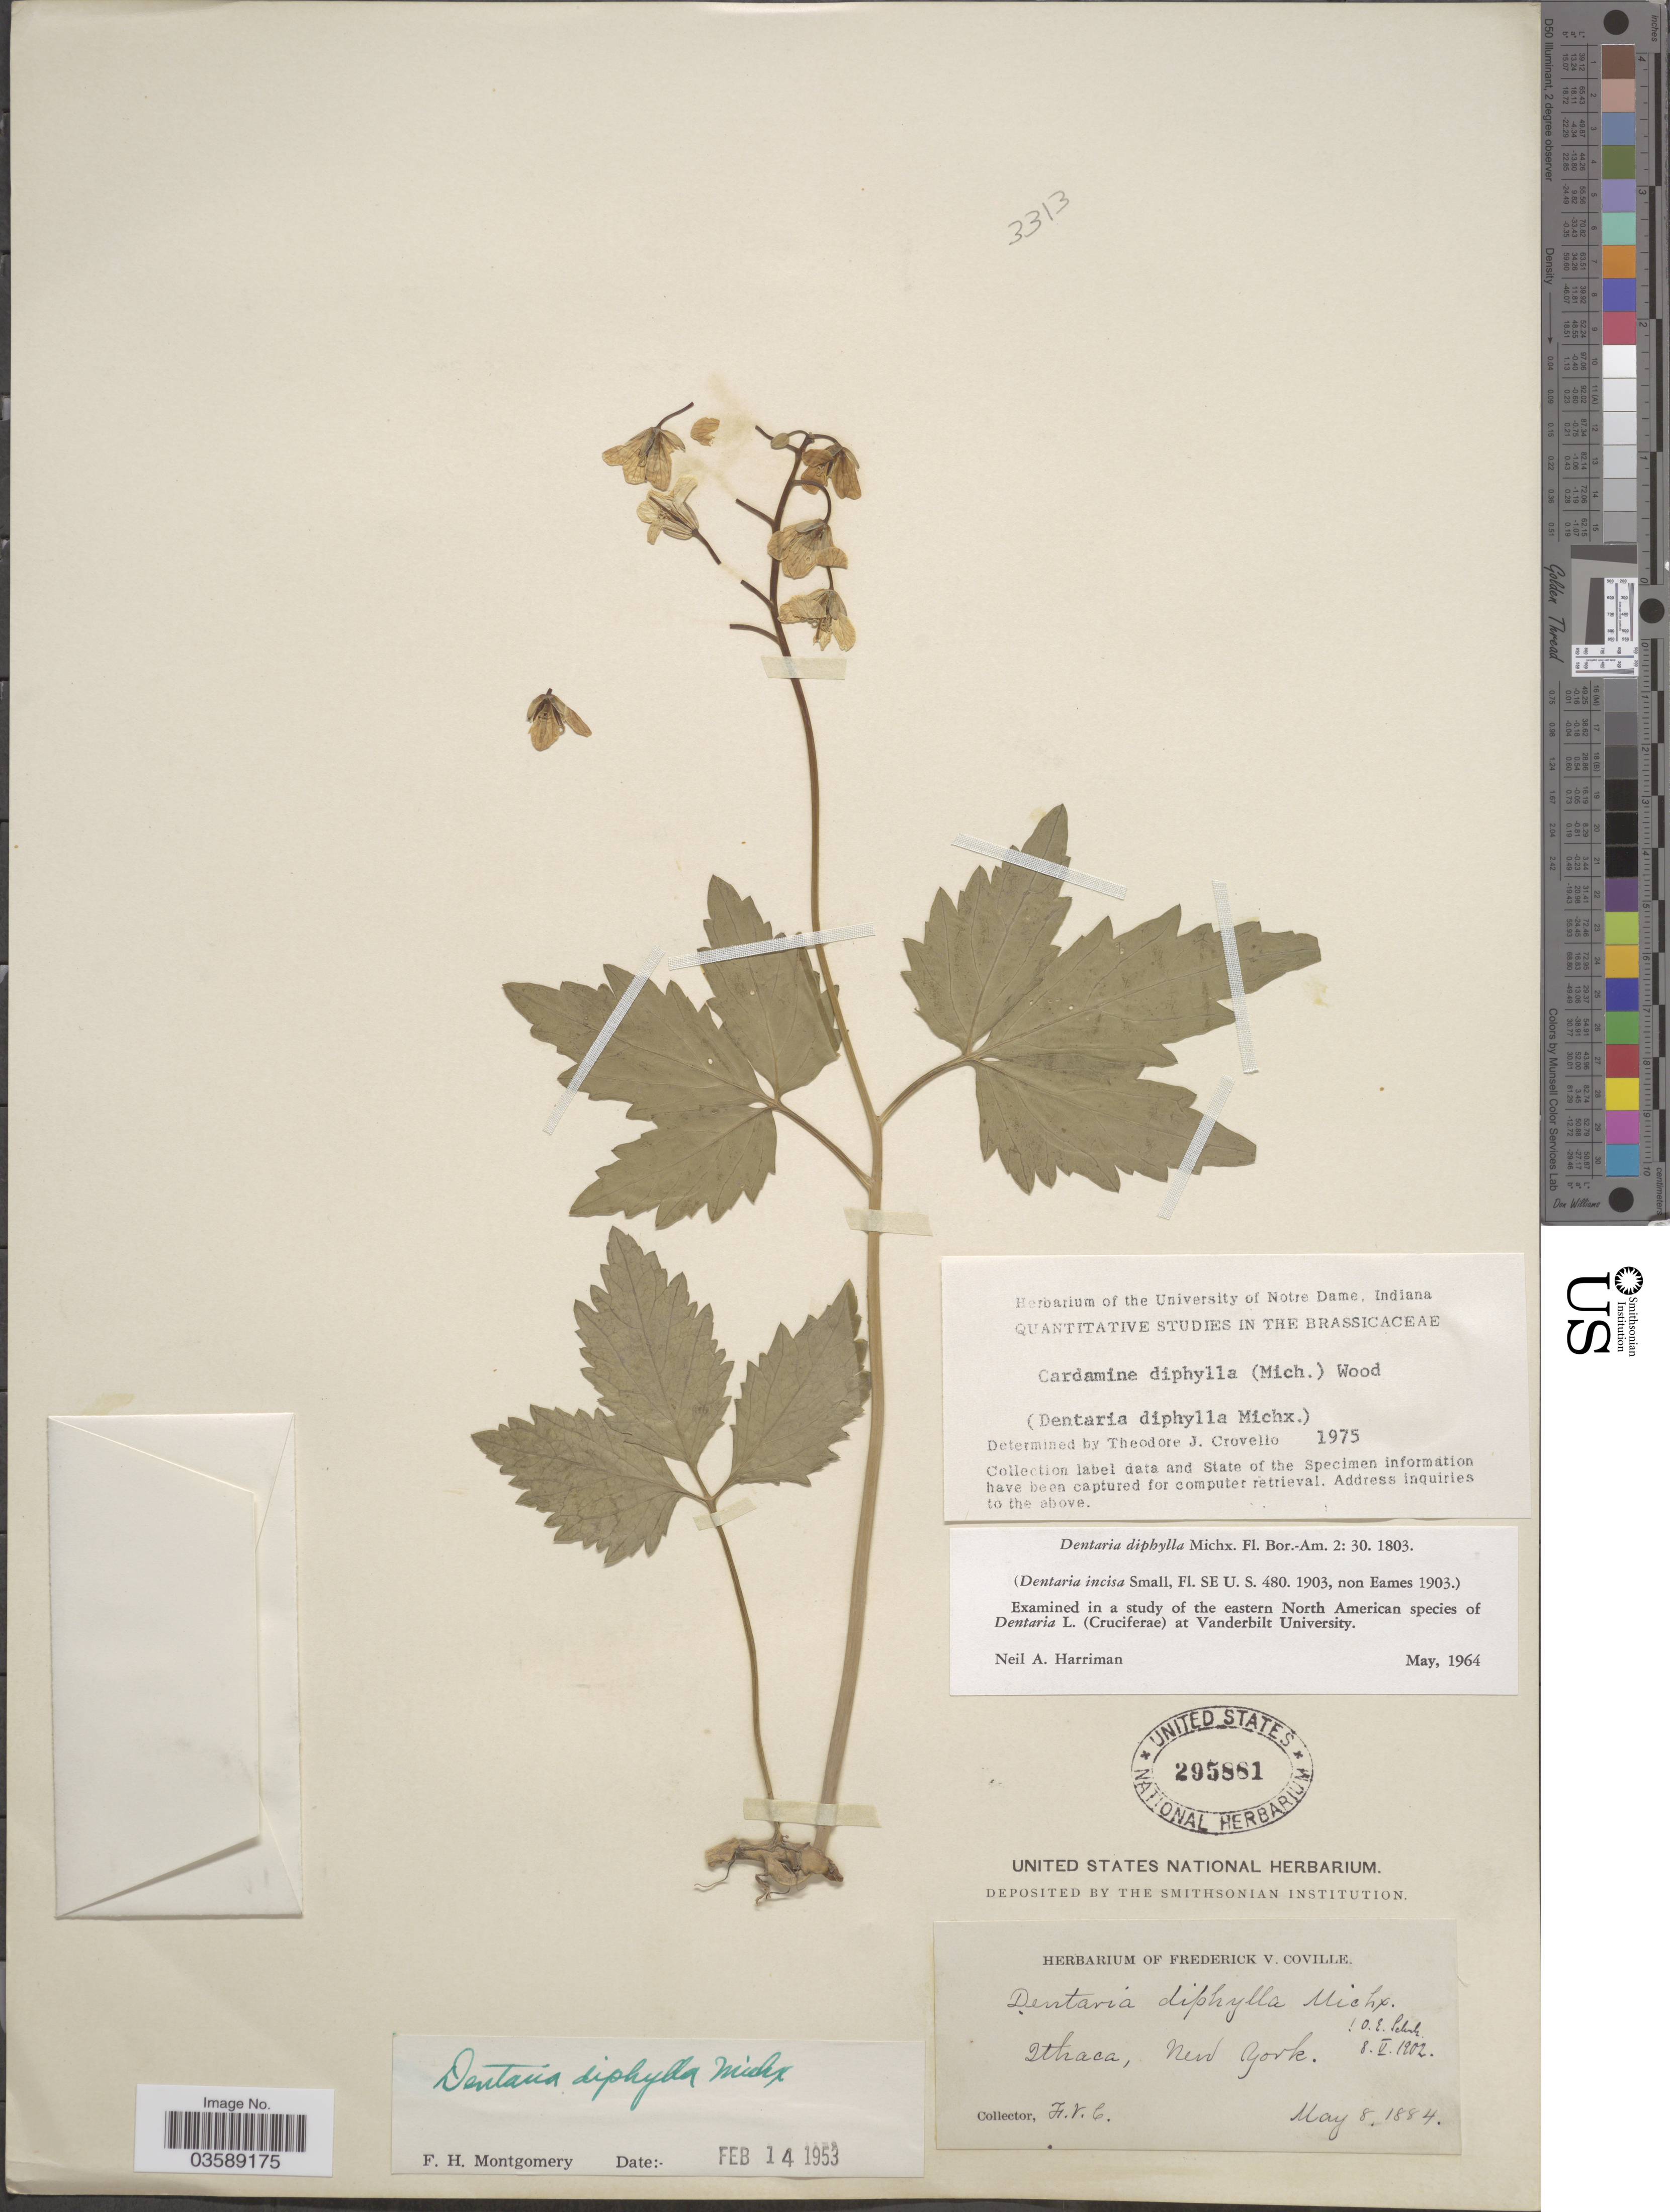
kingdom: Plantae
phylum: Tracheophyta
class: Magnoliopsida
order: Brassicales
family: Brassicaceae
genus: Cardamine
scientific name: Cardamine diphylla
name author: (Michx.) Alph. Wood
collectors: F. V. Coville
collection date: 1884-05-08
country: United States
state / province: New York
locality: Ithaca.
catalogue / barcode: US 295881